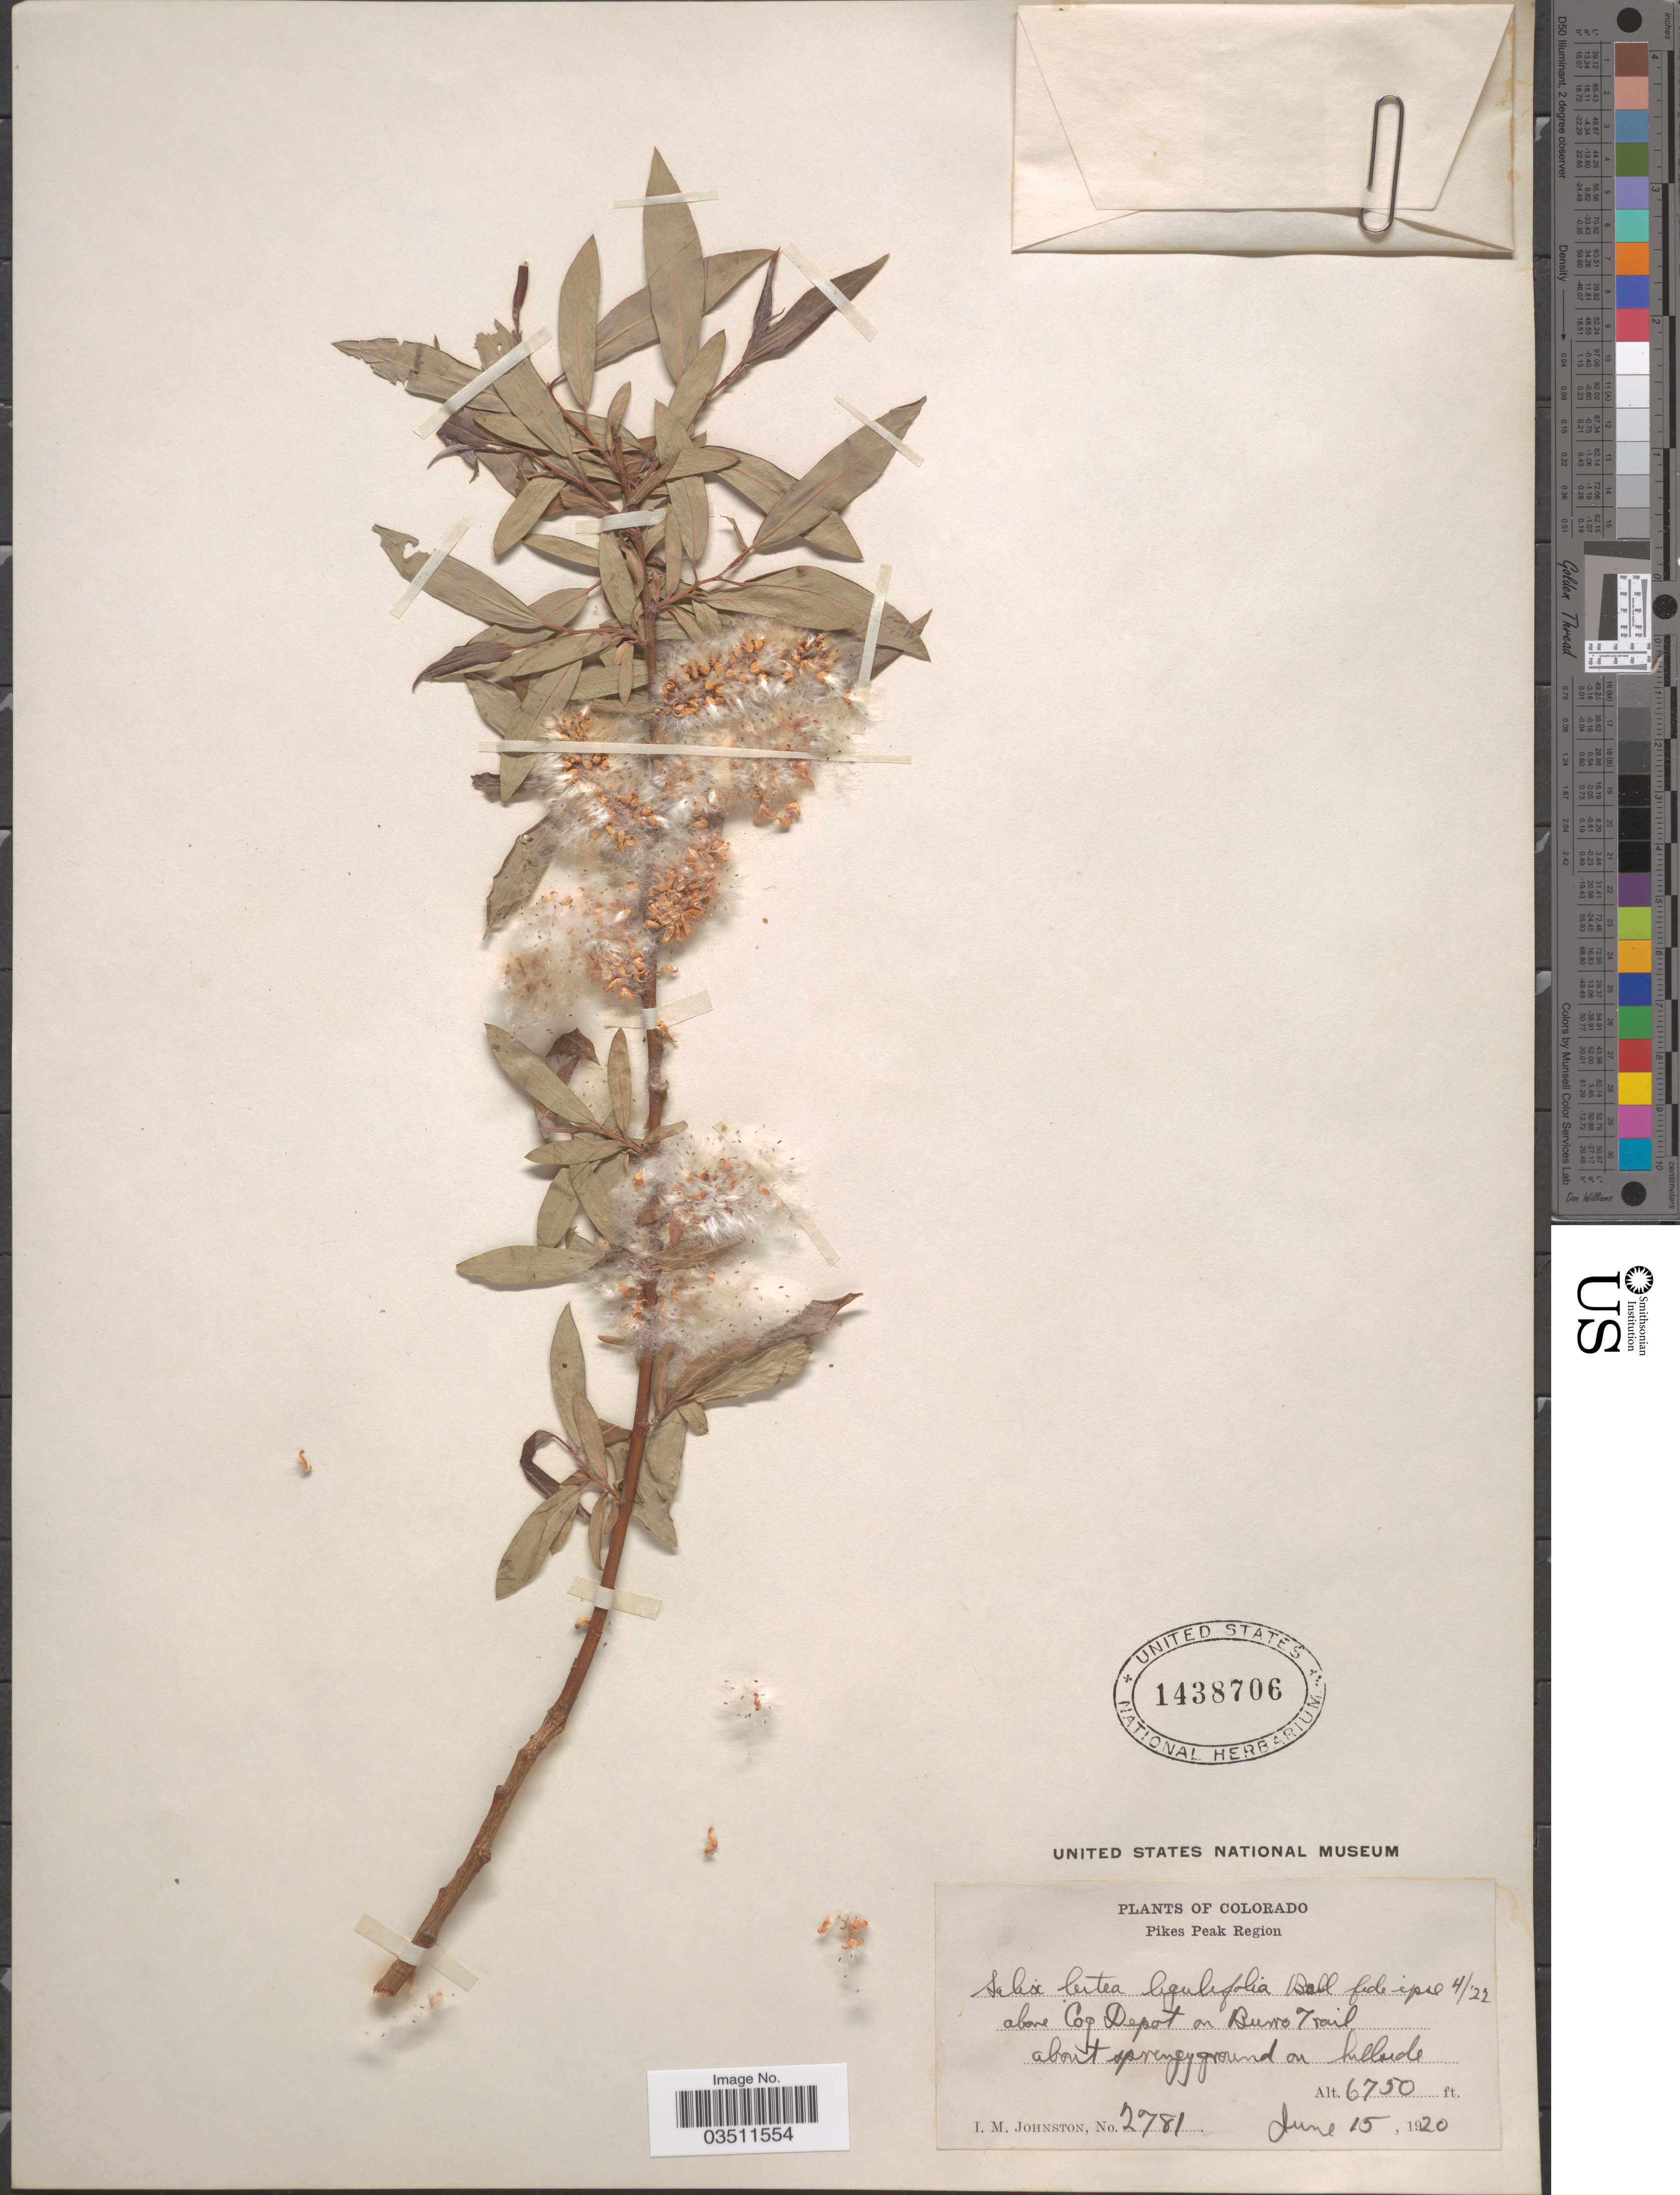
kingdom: Plantae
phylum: Tracheophyta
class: Magnoliopsida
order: Malpighiales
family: Salicaceae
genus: Salix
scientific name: Salix ligulifolia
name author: (C.R. Ball) C.R. Ball ex C.K. Schneid.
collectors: I.M. Johnston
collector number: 2781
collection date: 1920-06-15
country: United States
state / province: Colorado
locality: Pikes Peak Region. Above Cog Deport on Burro Trail about springy ground on hillside.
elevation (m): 2057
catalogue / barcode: US 1438706